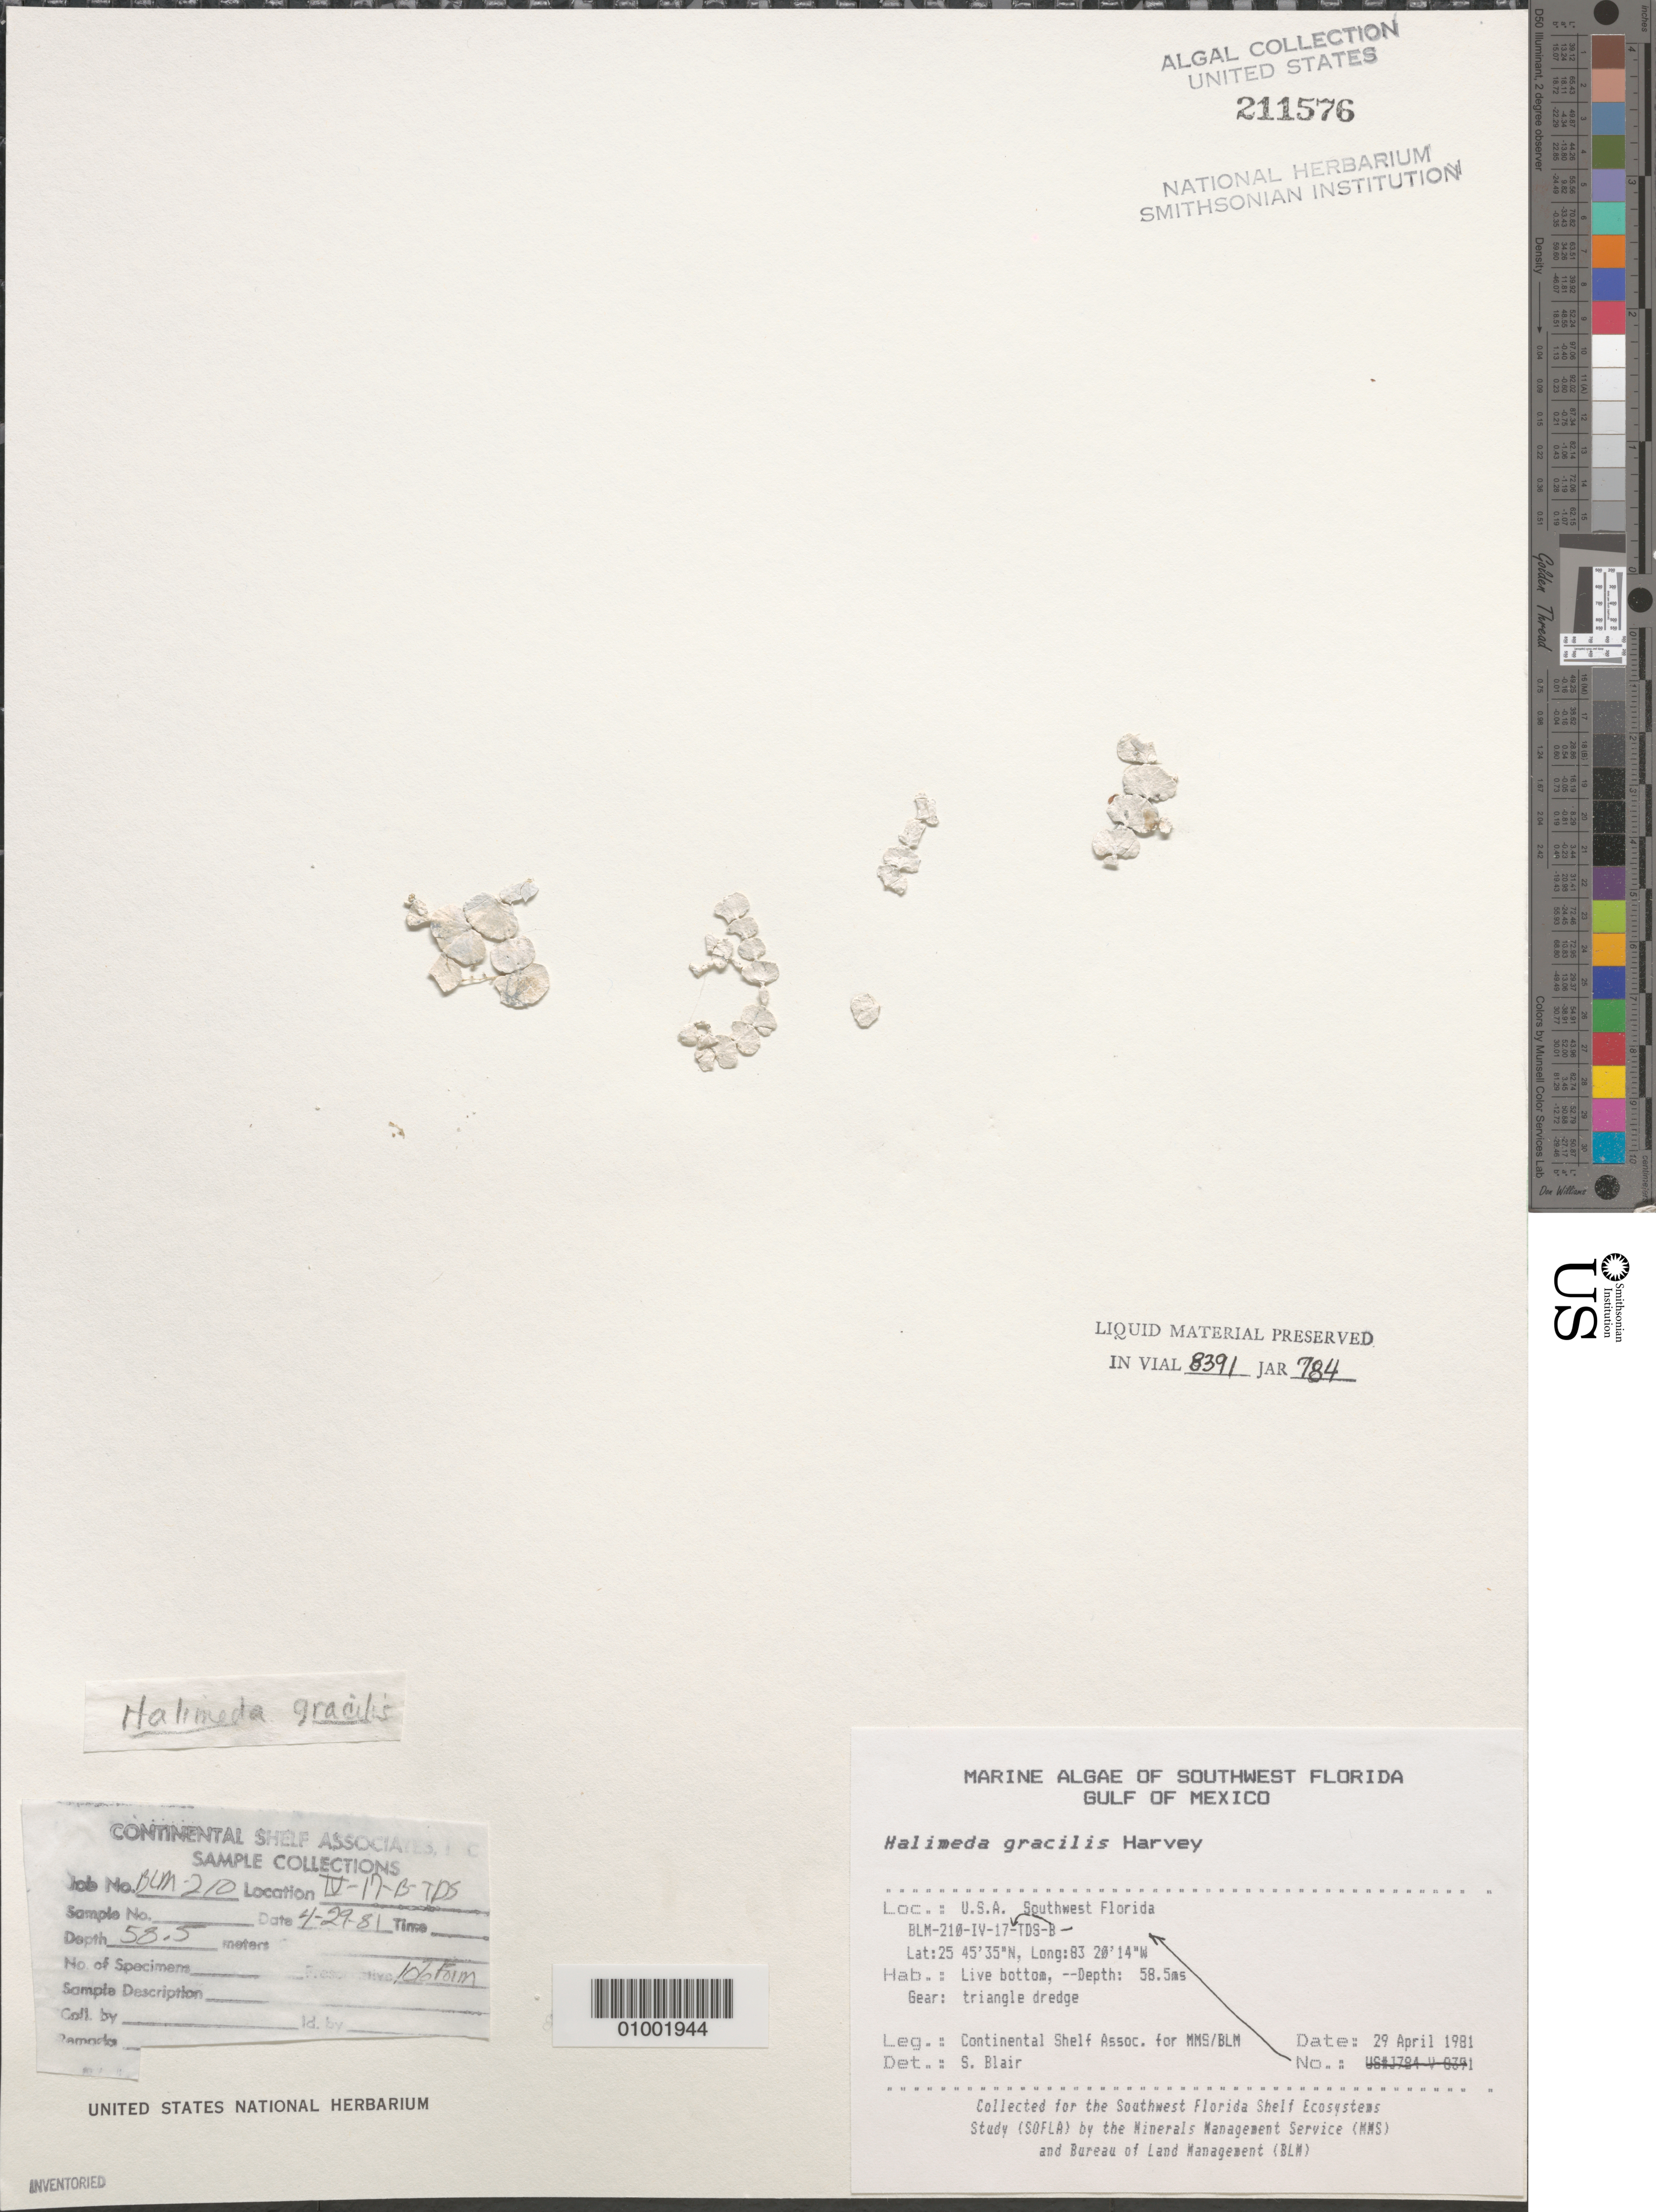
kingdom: Plantae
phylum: Chlorophyta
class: Ulvophyceae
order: Bryopsidales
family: Halimedaceae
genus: Halimeda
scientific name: Halimeda gracilis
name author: Harv. ex J. Agardh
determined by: Blair, S. M.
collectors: Continental Shelf Associates for the MMS/BLM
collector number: BLM-210-IV-17-B-TDS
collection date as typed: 29 Apr 1981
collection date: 1981-04-29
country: United States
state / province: Florida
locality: Gulf of Mexico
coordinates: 25 45'35"N, 83 20'14"W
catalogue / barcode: US 211576